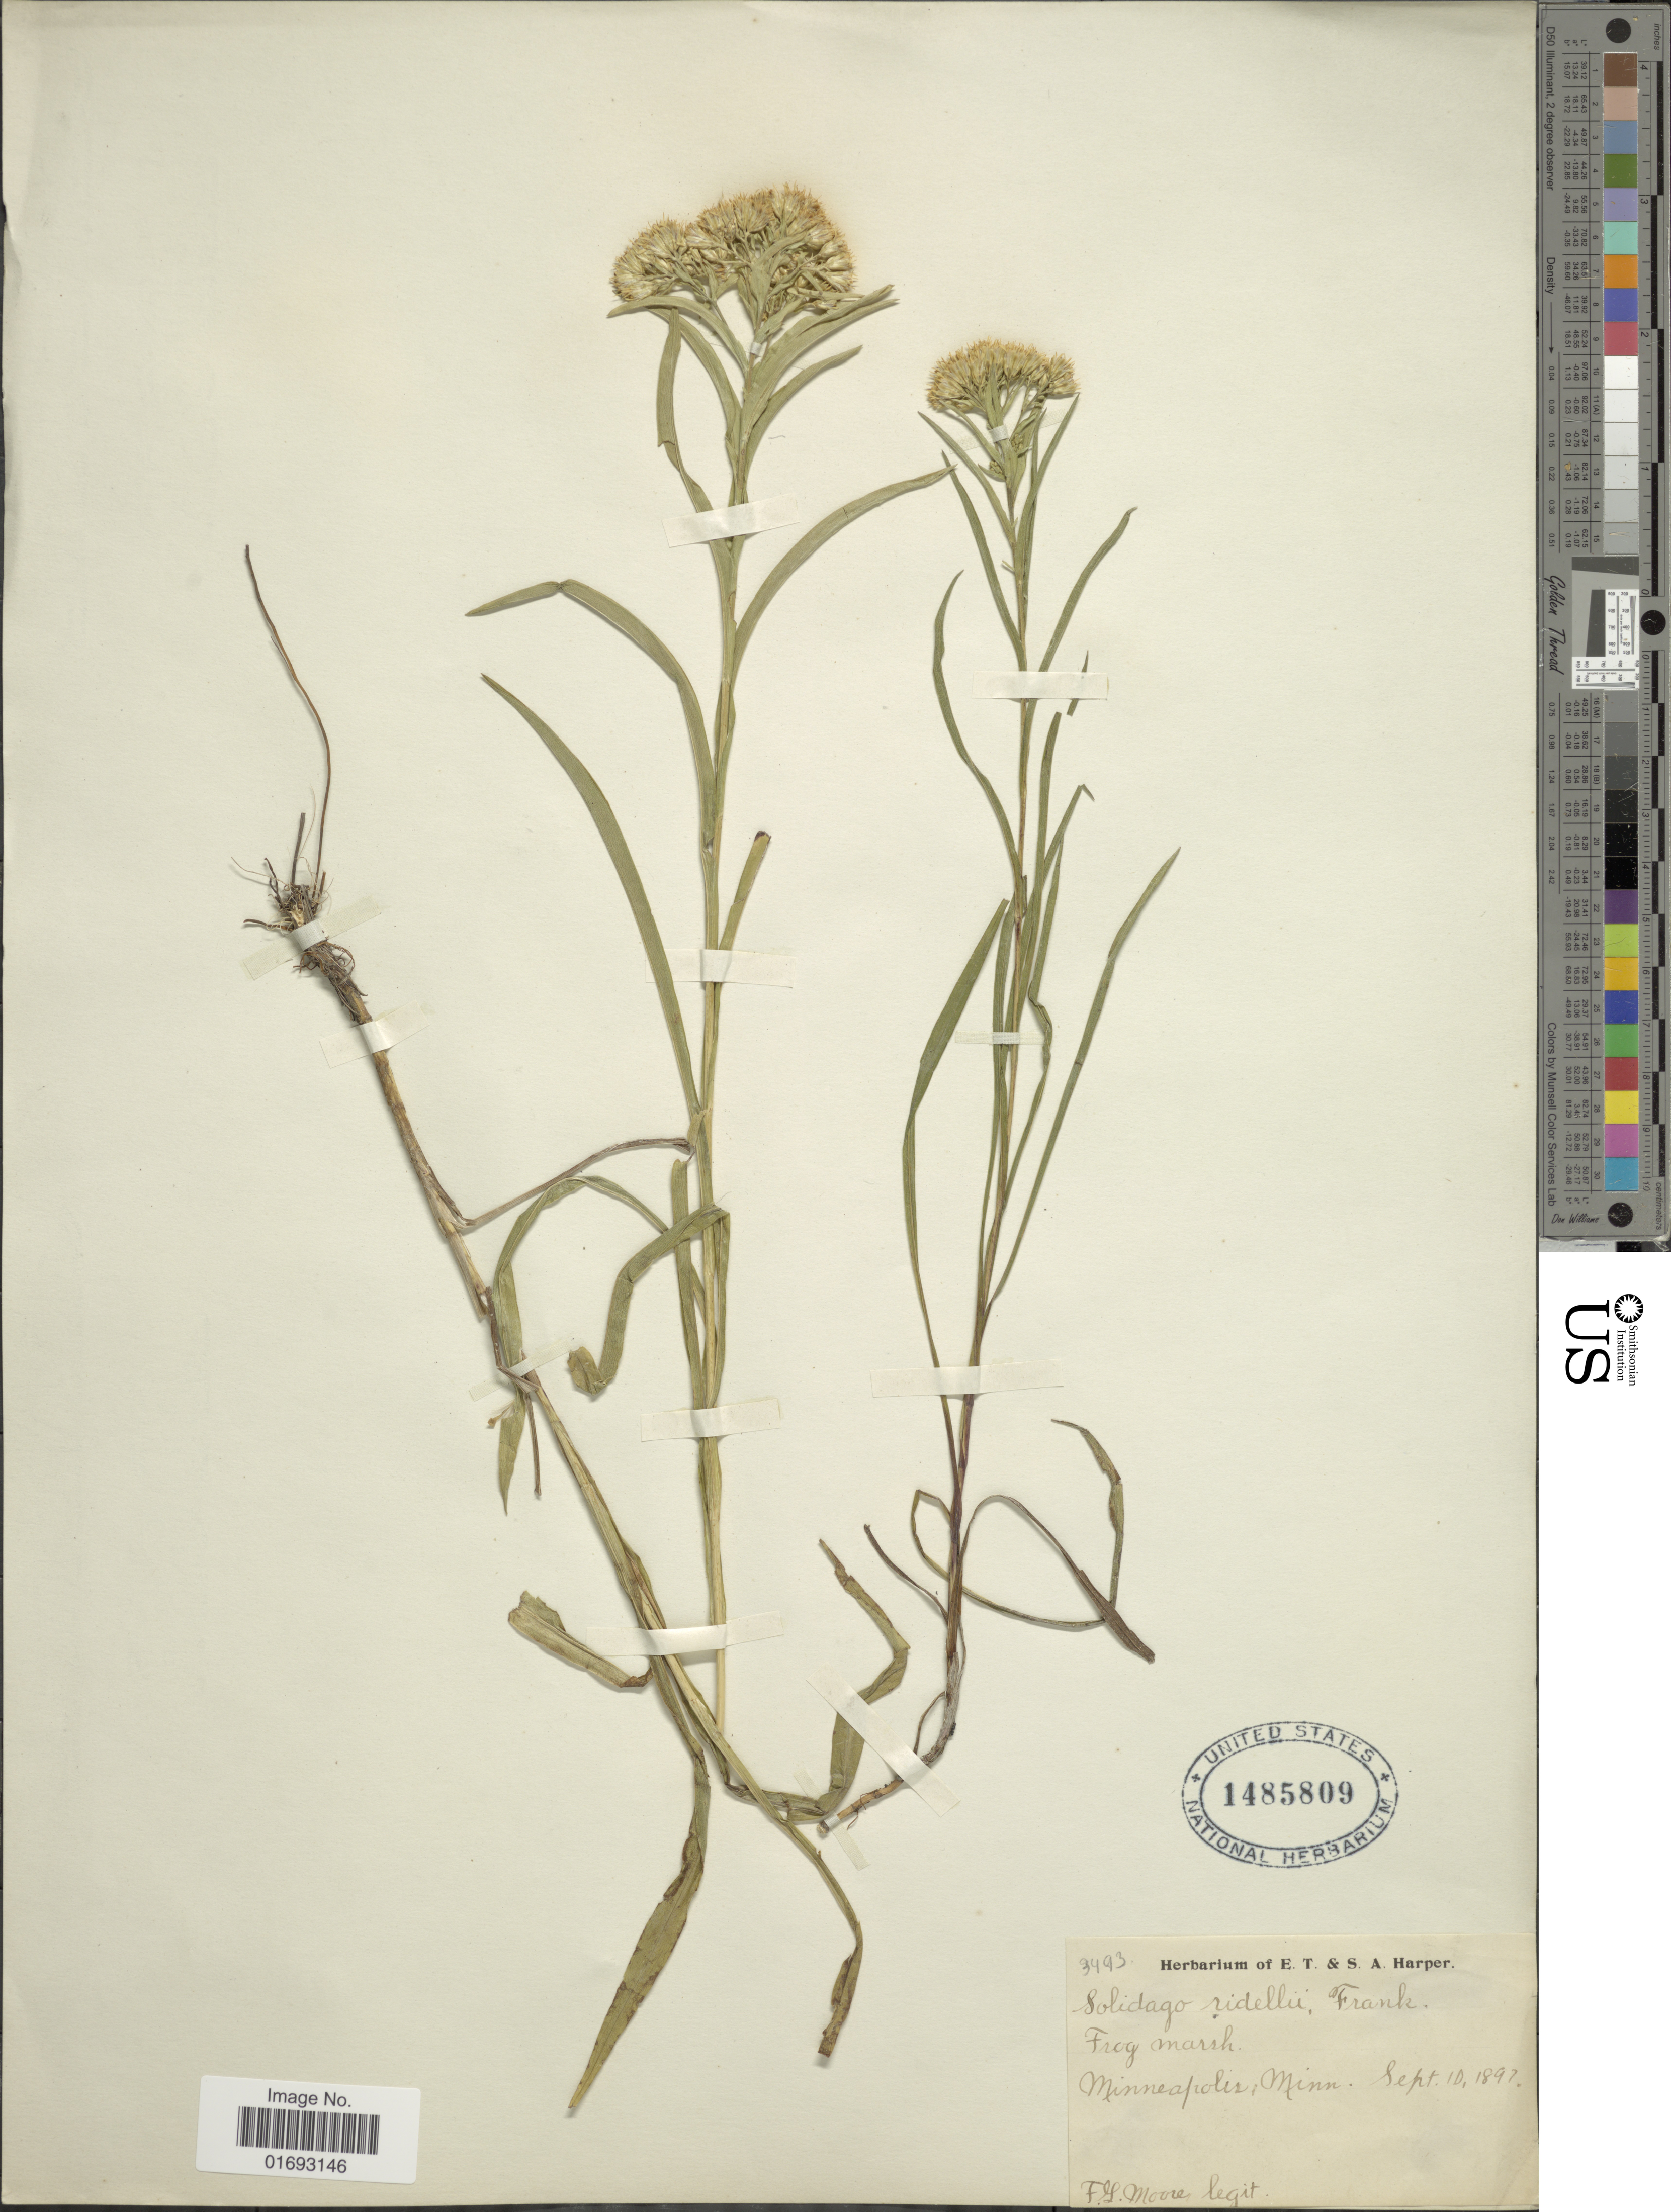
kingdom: Plantae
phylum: Tracheophyta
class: Magnoliopsida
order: Asterales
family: Asteraceae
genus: Oligoneuron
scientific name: Oligoneuron riddellii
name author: (Frank) Rydb.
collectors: F. Moore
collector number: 3493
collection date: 1897-09-10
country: United States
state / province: Minnesota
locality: Frog marsh, Minneapolis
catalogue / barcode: US 1485809